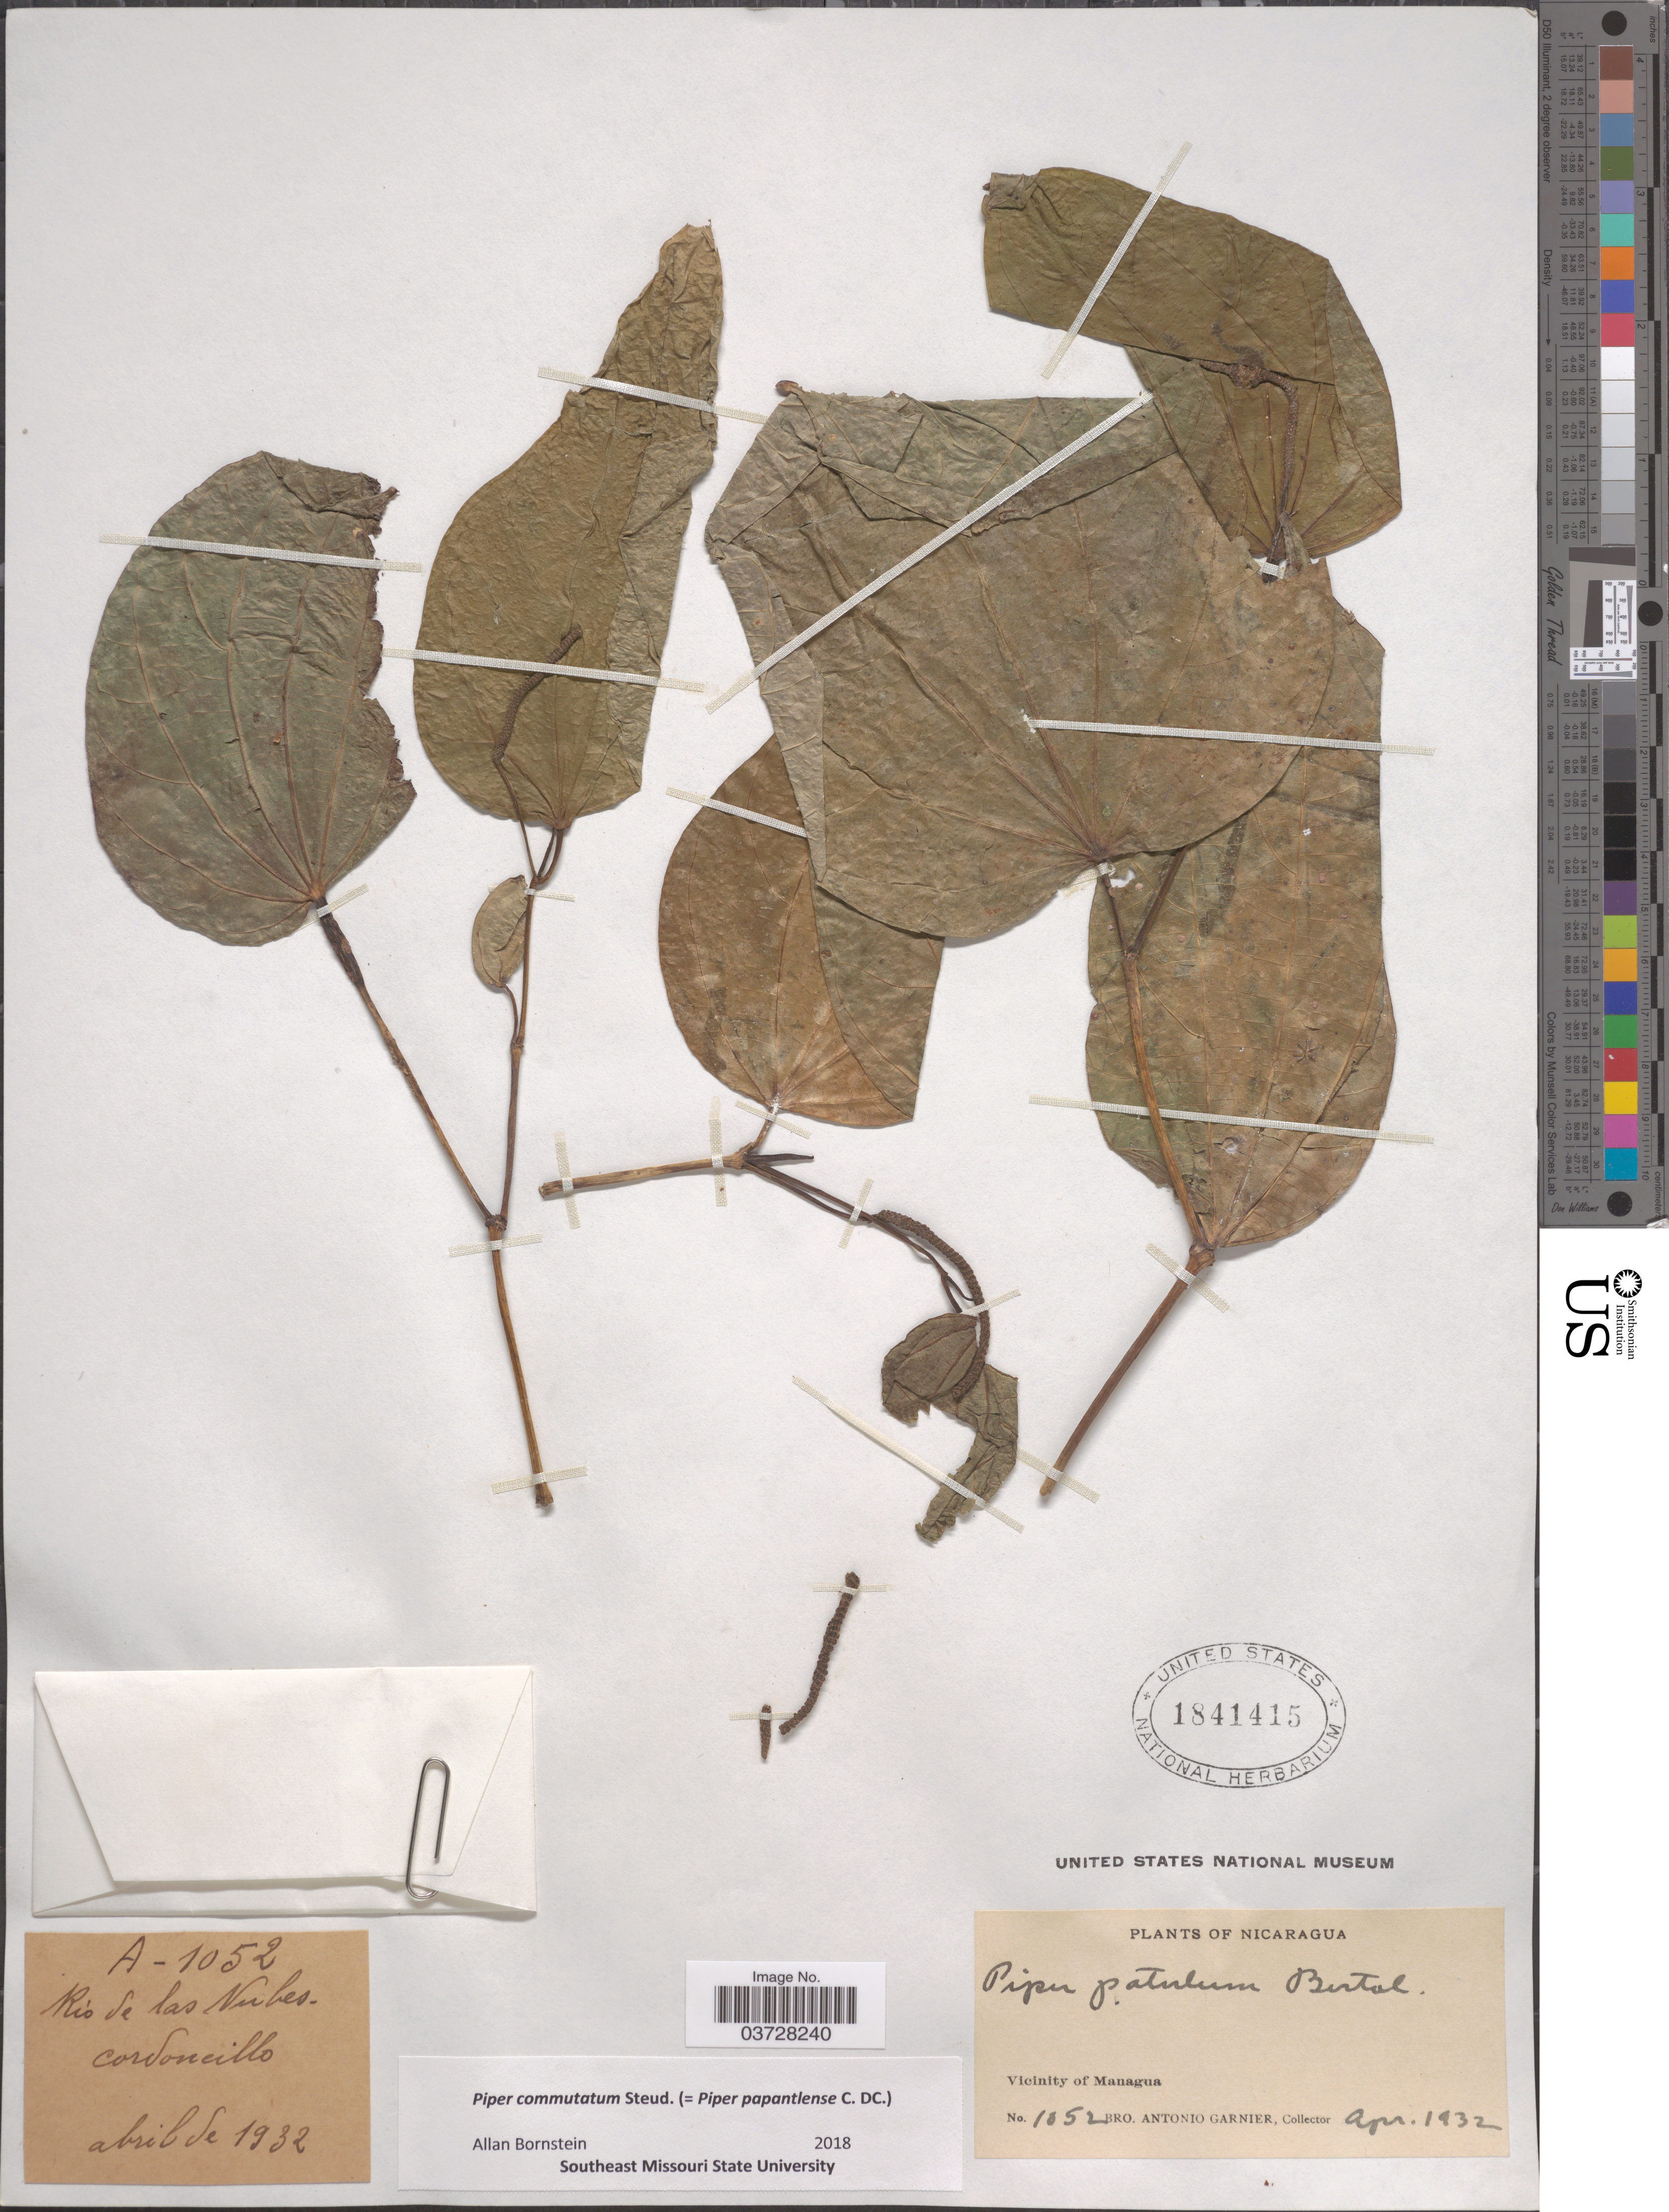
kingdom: Plantae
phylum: Tracheophyta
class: Magnoliopsida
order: Piperales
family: Piperaceae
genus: Piper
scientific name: Piper commutatum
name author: Steud.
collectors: Bro. A. Garnier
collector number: A-1052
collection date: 1932-04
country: Nicaragua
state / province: Managua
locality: Río de las Nubes. Vicinity of Managua.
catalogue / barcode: US 1841415